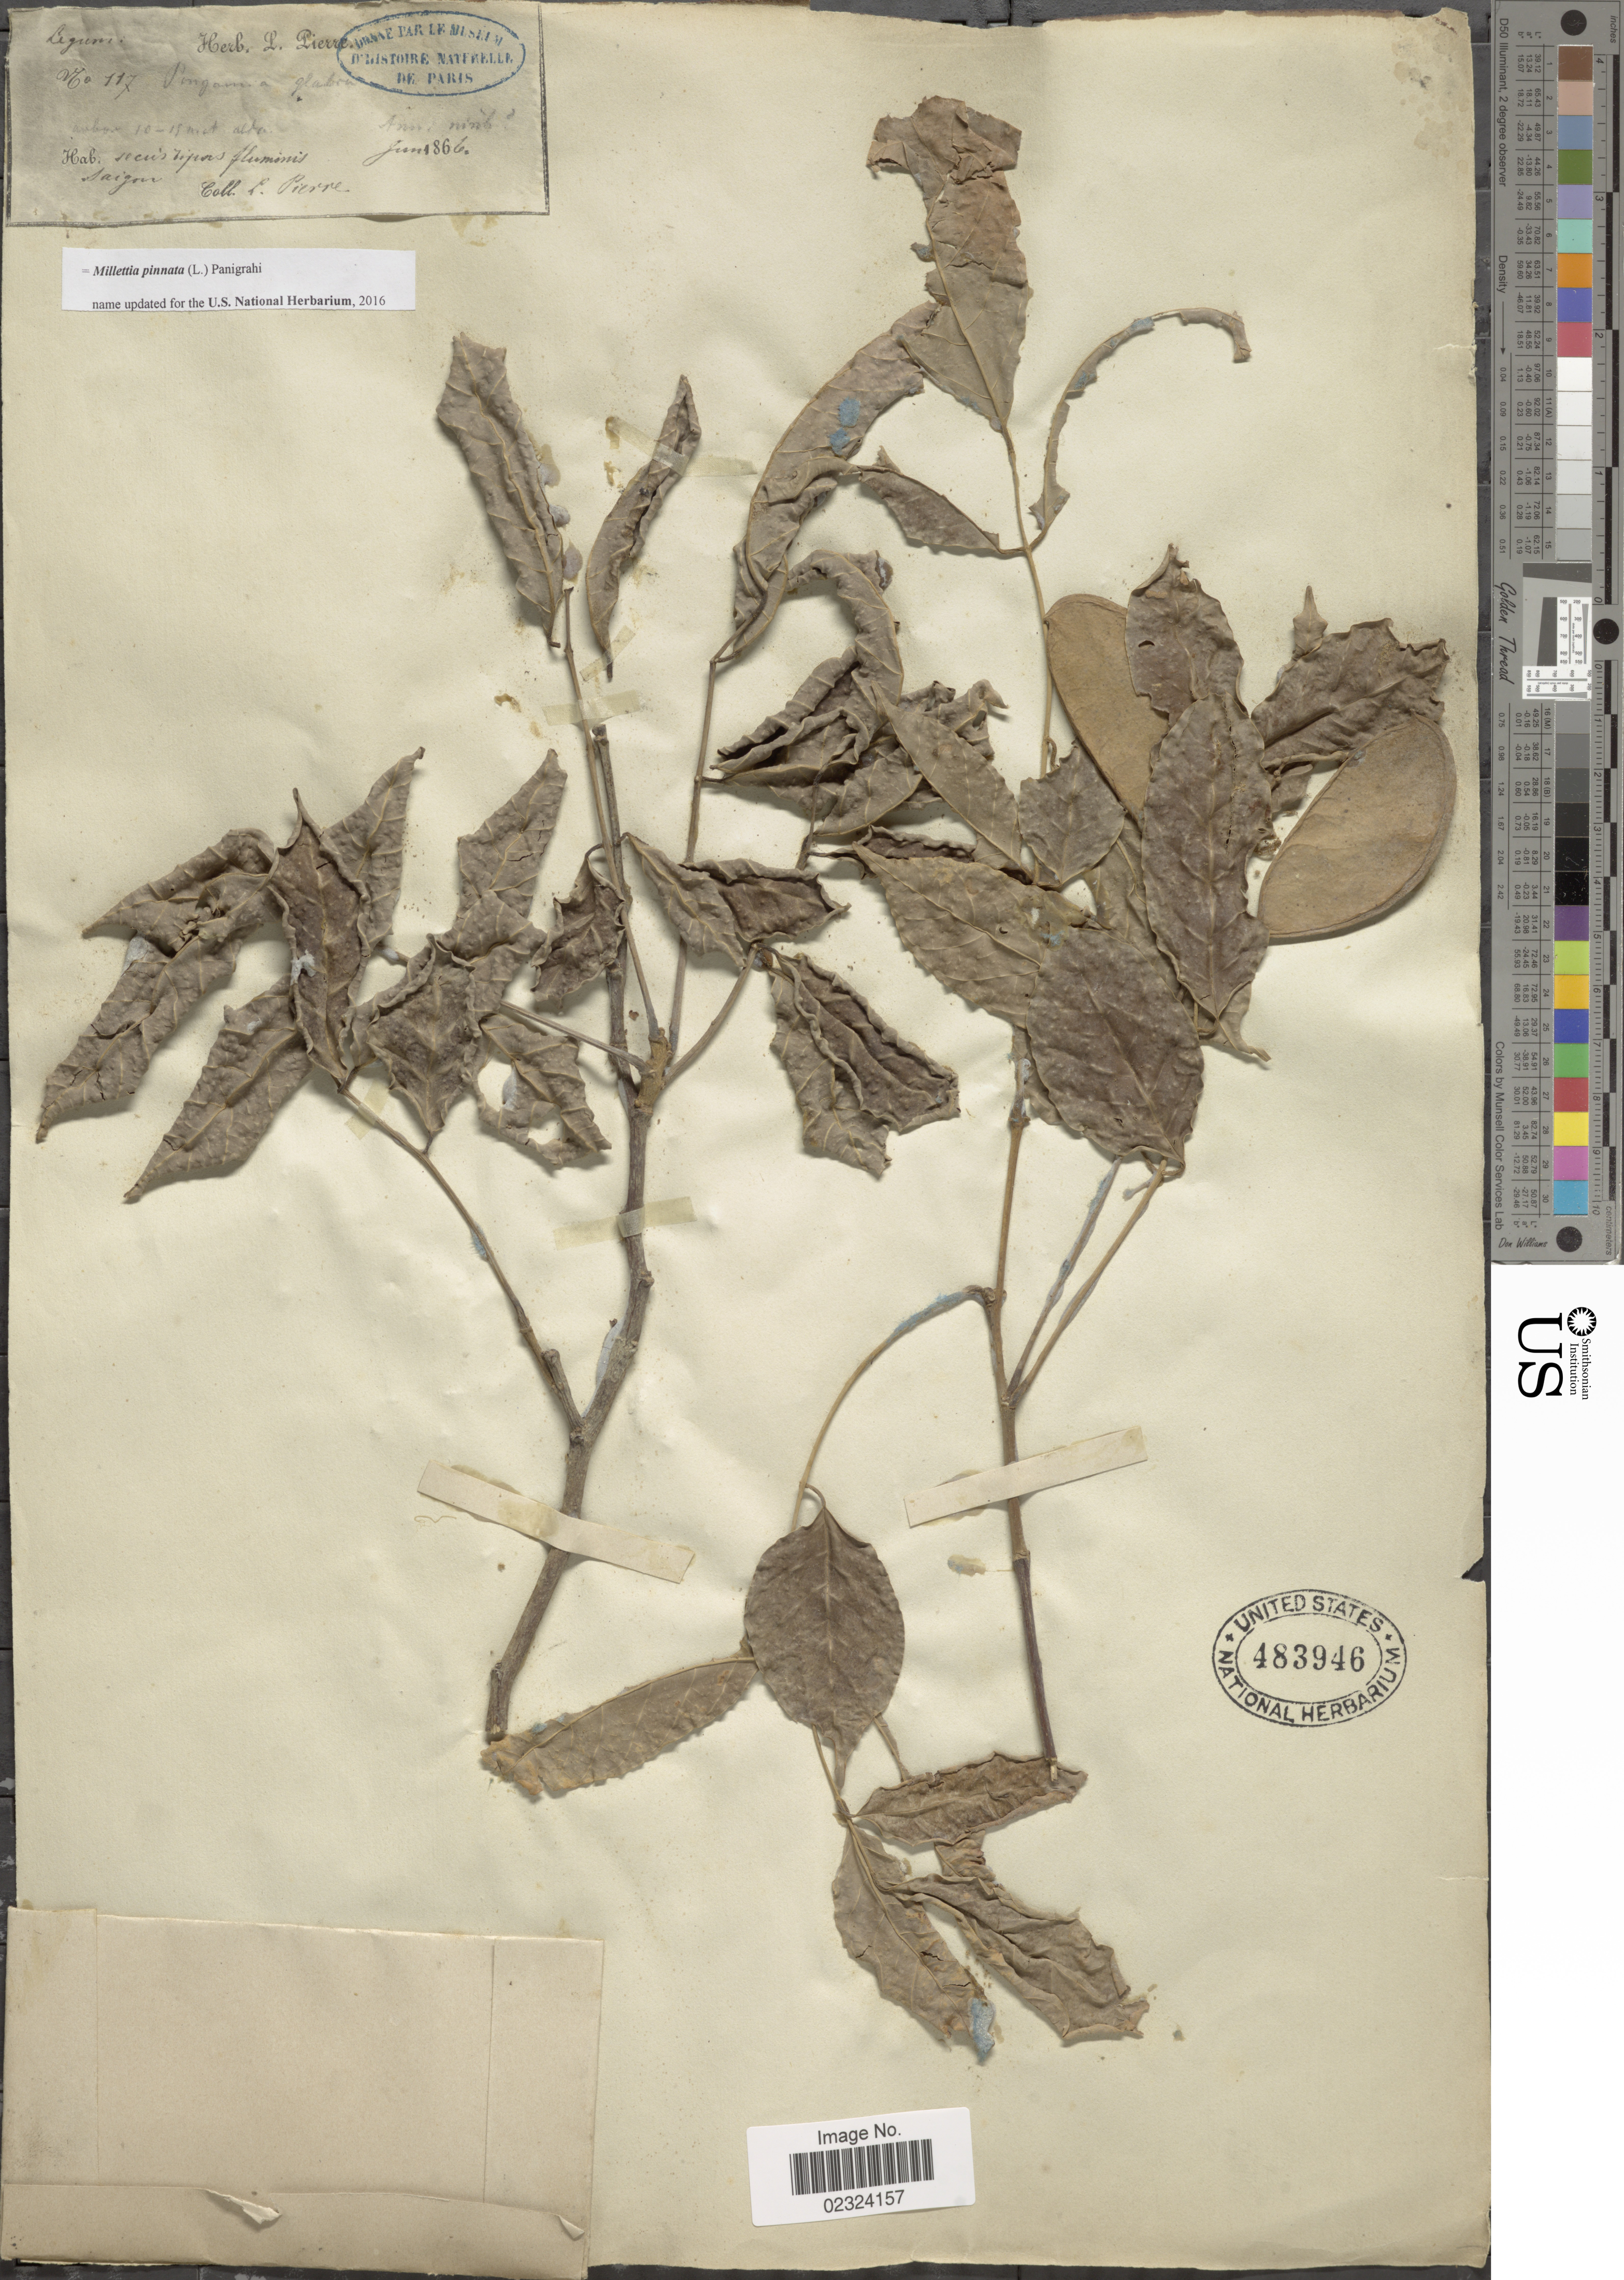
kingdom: Plantae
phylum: Tracheophyta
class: Magnoliopsida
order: Fabales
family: Fabaceae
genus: Millettia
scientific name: Millettia pinnata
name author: (L.) Panigrahi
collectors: L. Pierre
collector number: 117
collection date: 1866-06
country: Vietnam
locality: Saigon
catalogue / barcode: US 483946